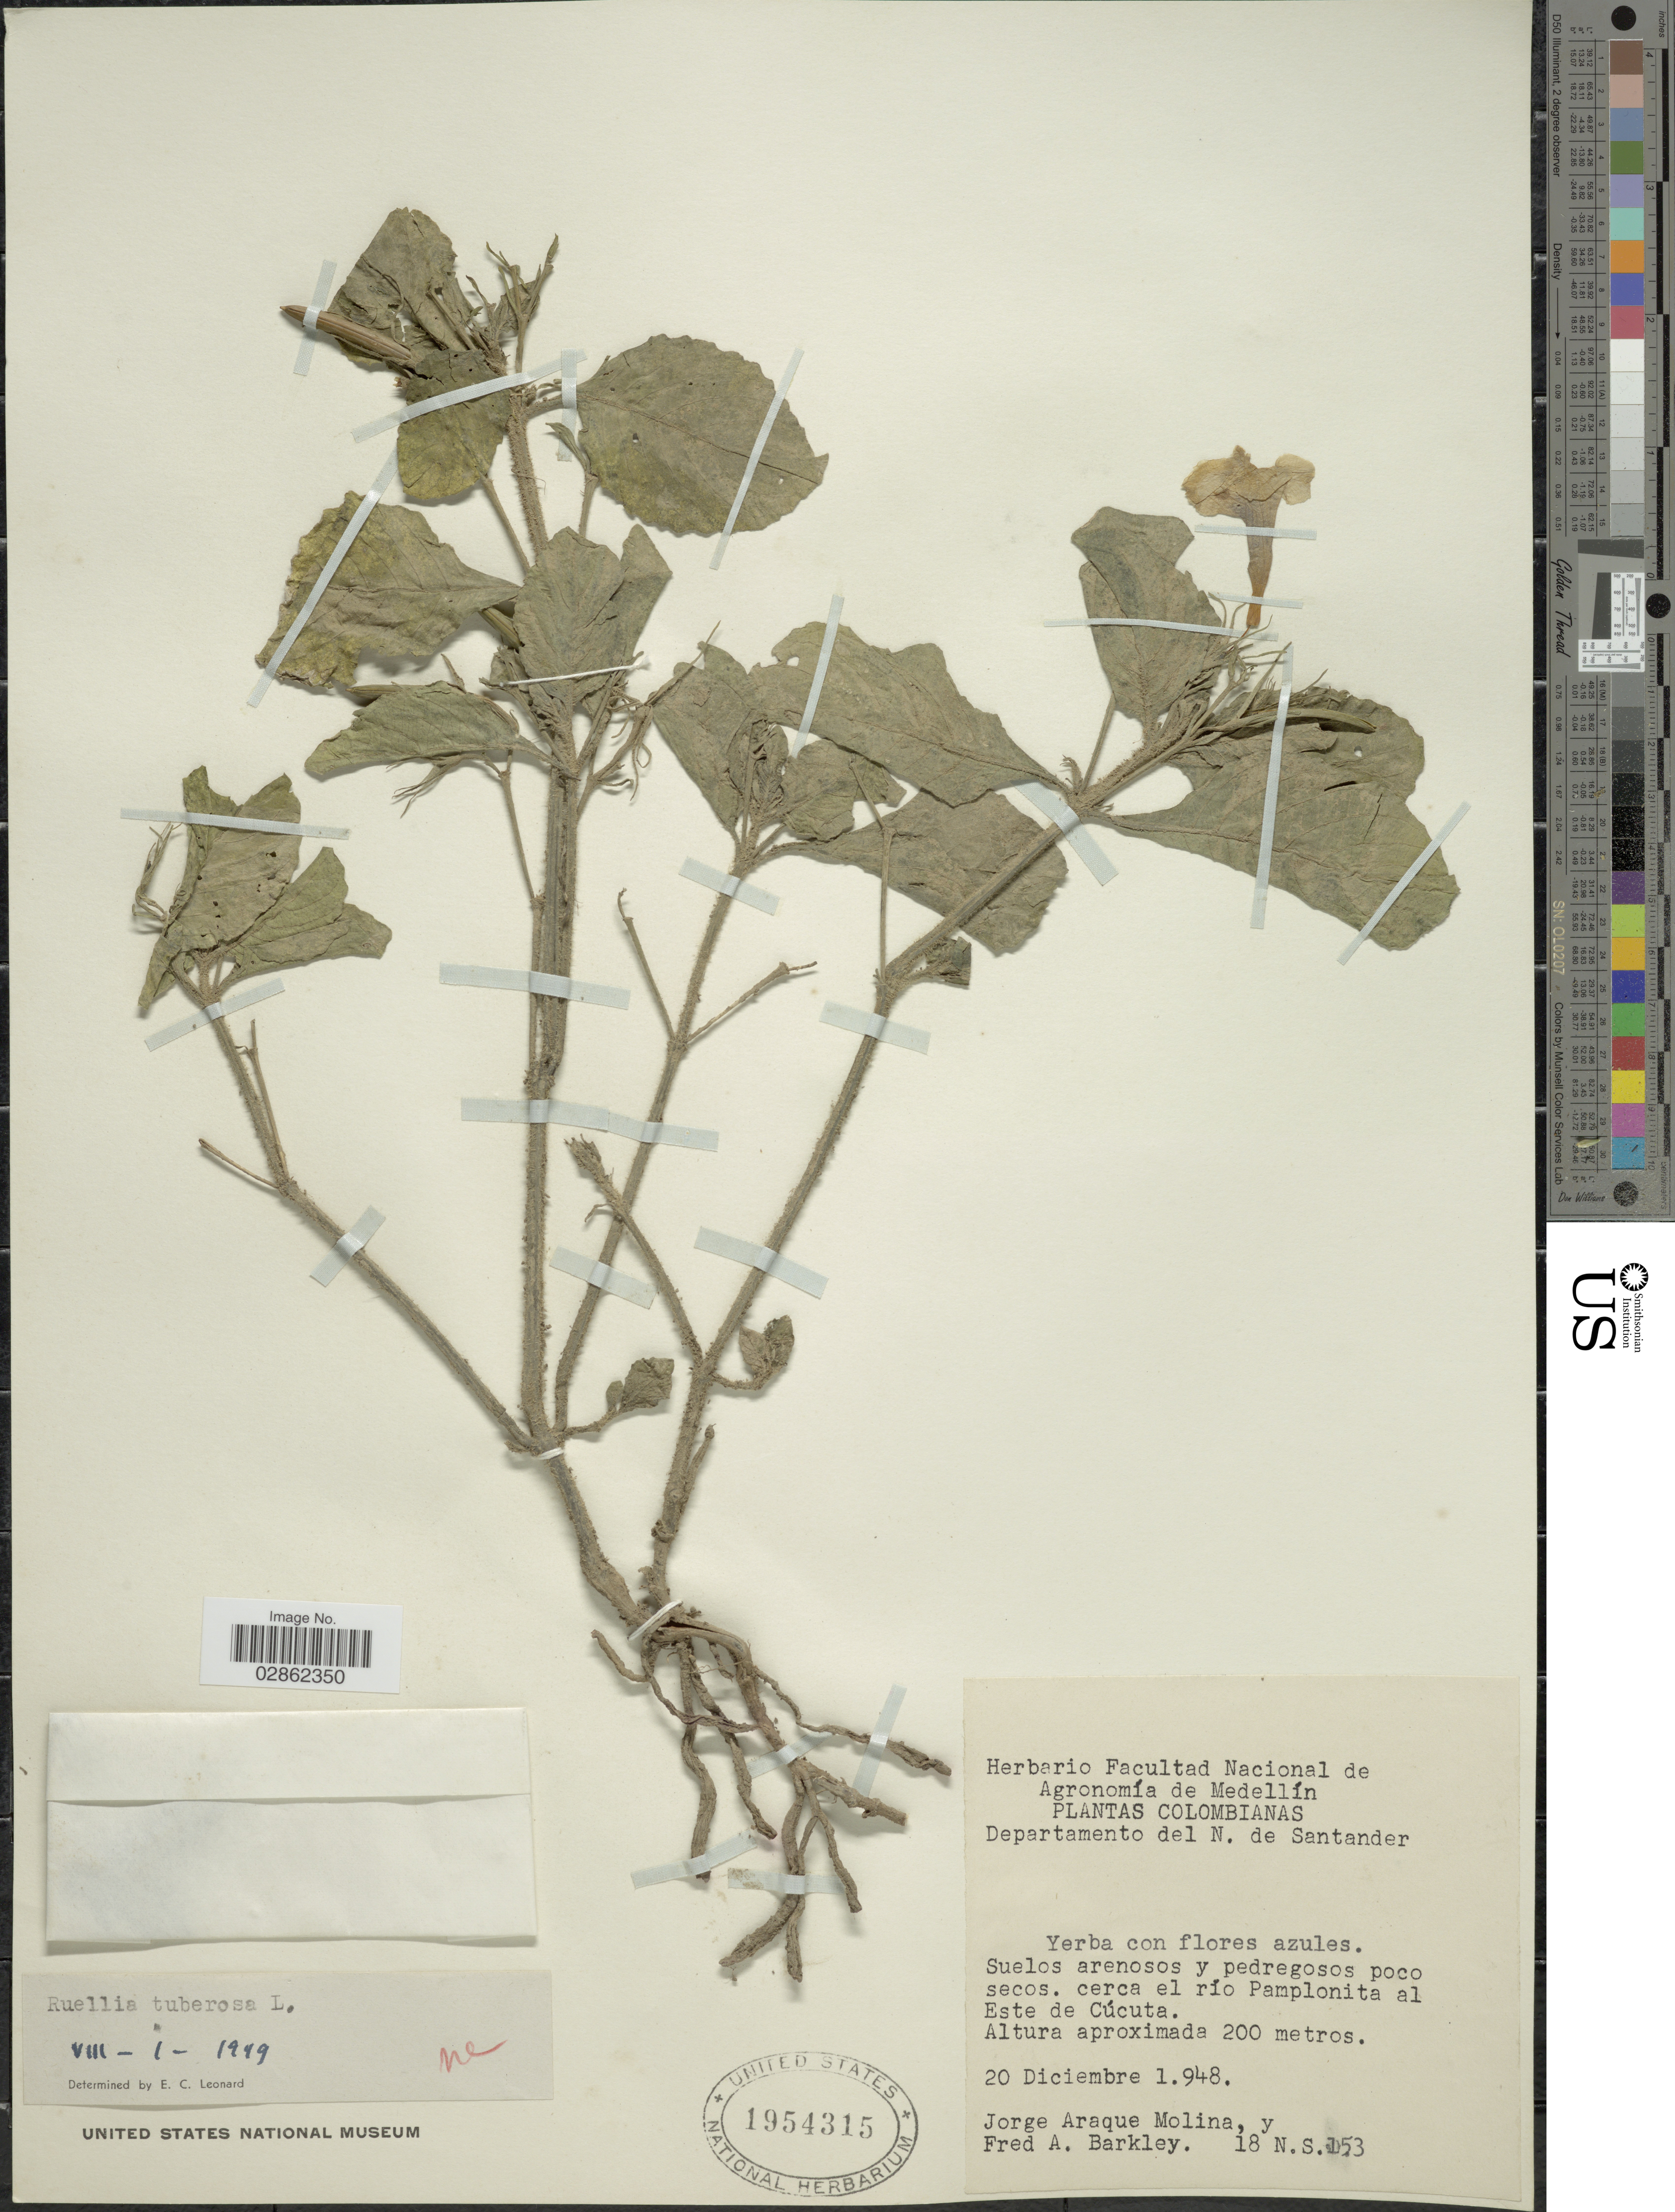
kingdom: Plantae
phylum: Tracheophyta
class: Magnoliopsida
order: Lamiales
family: Acanthaceae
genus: Ruellia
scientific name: Ruellia tuberosa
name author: L.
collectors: J. A. Molina & F. A. Barkley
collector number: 18N.S.153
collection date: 1948-12-20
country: Colombia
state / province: Norte de Santander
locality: Departamento del N. de Santander. Cerca el río Pamplonita al Este de Cúcuta.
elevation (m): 200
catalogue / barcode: US 1954315